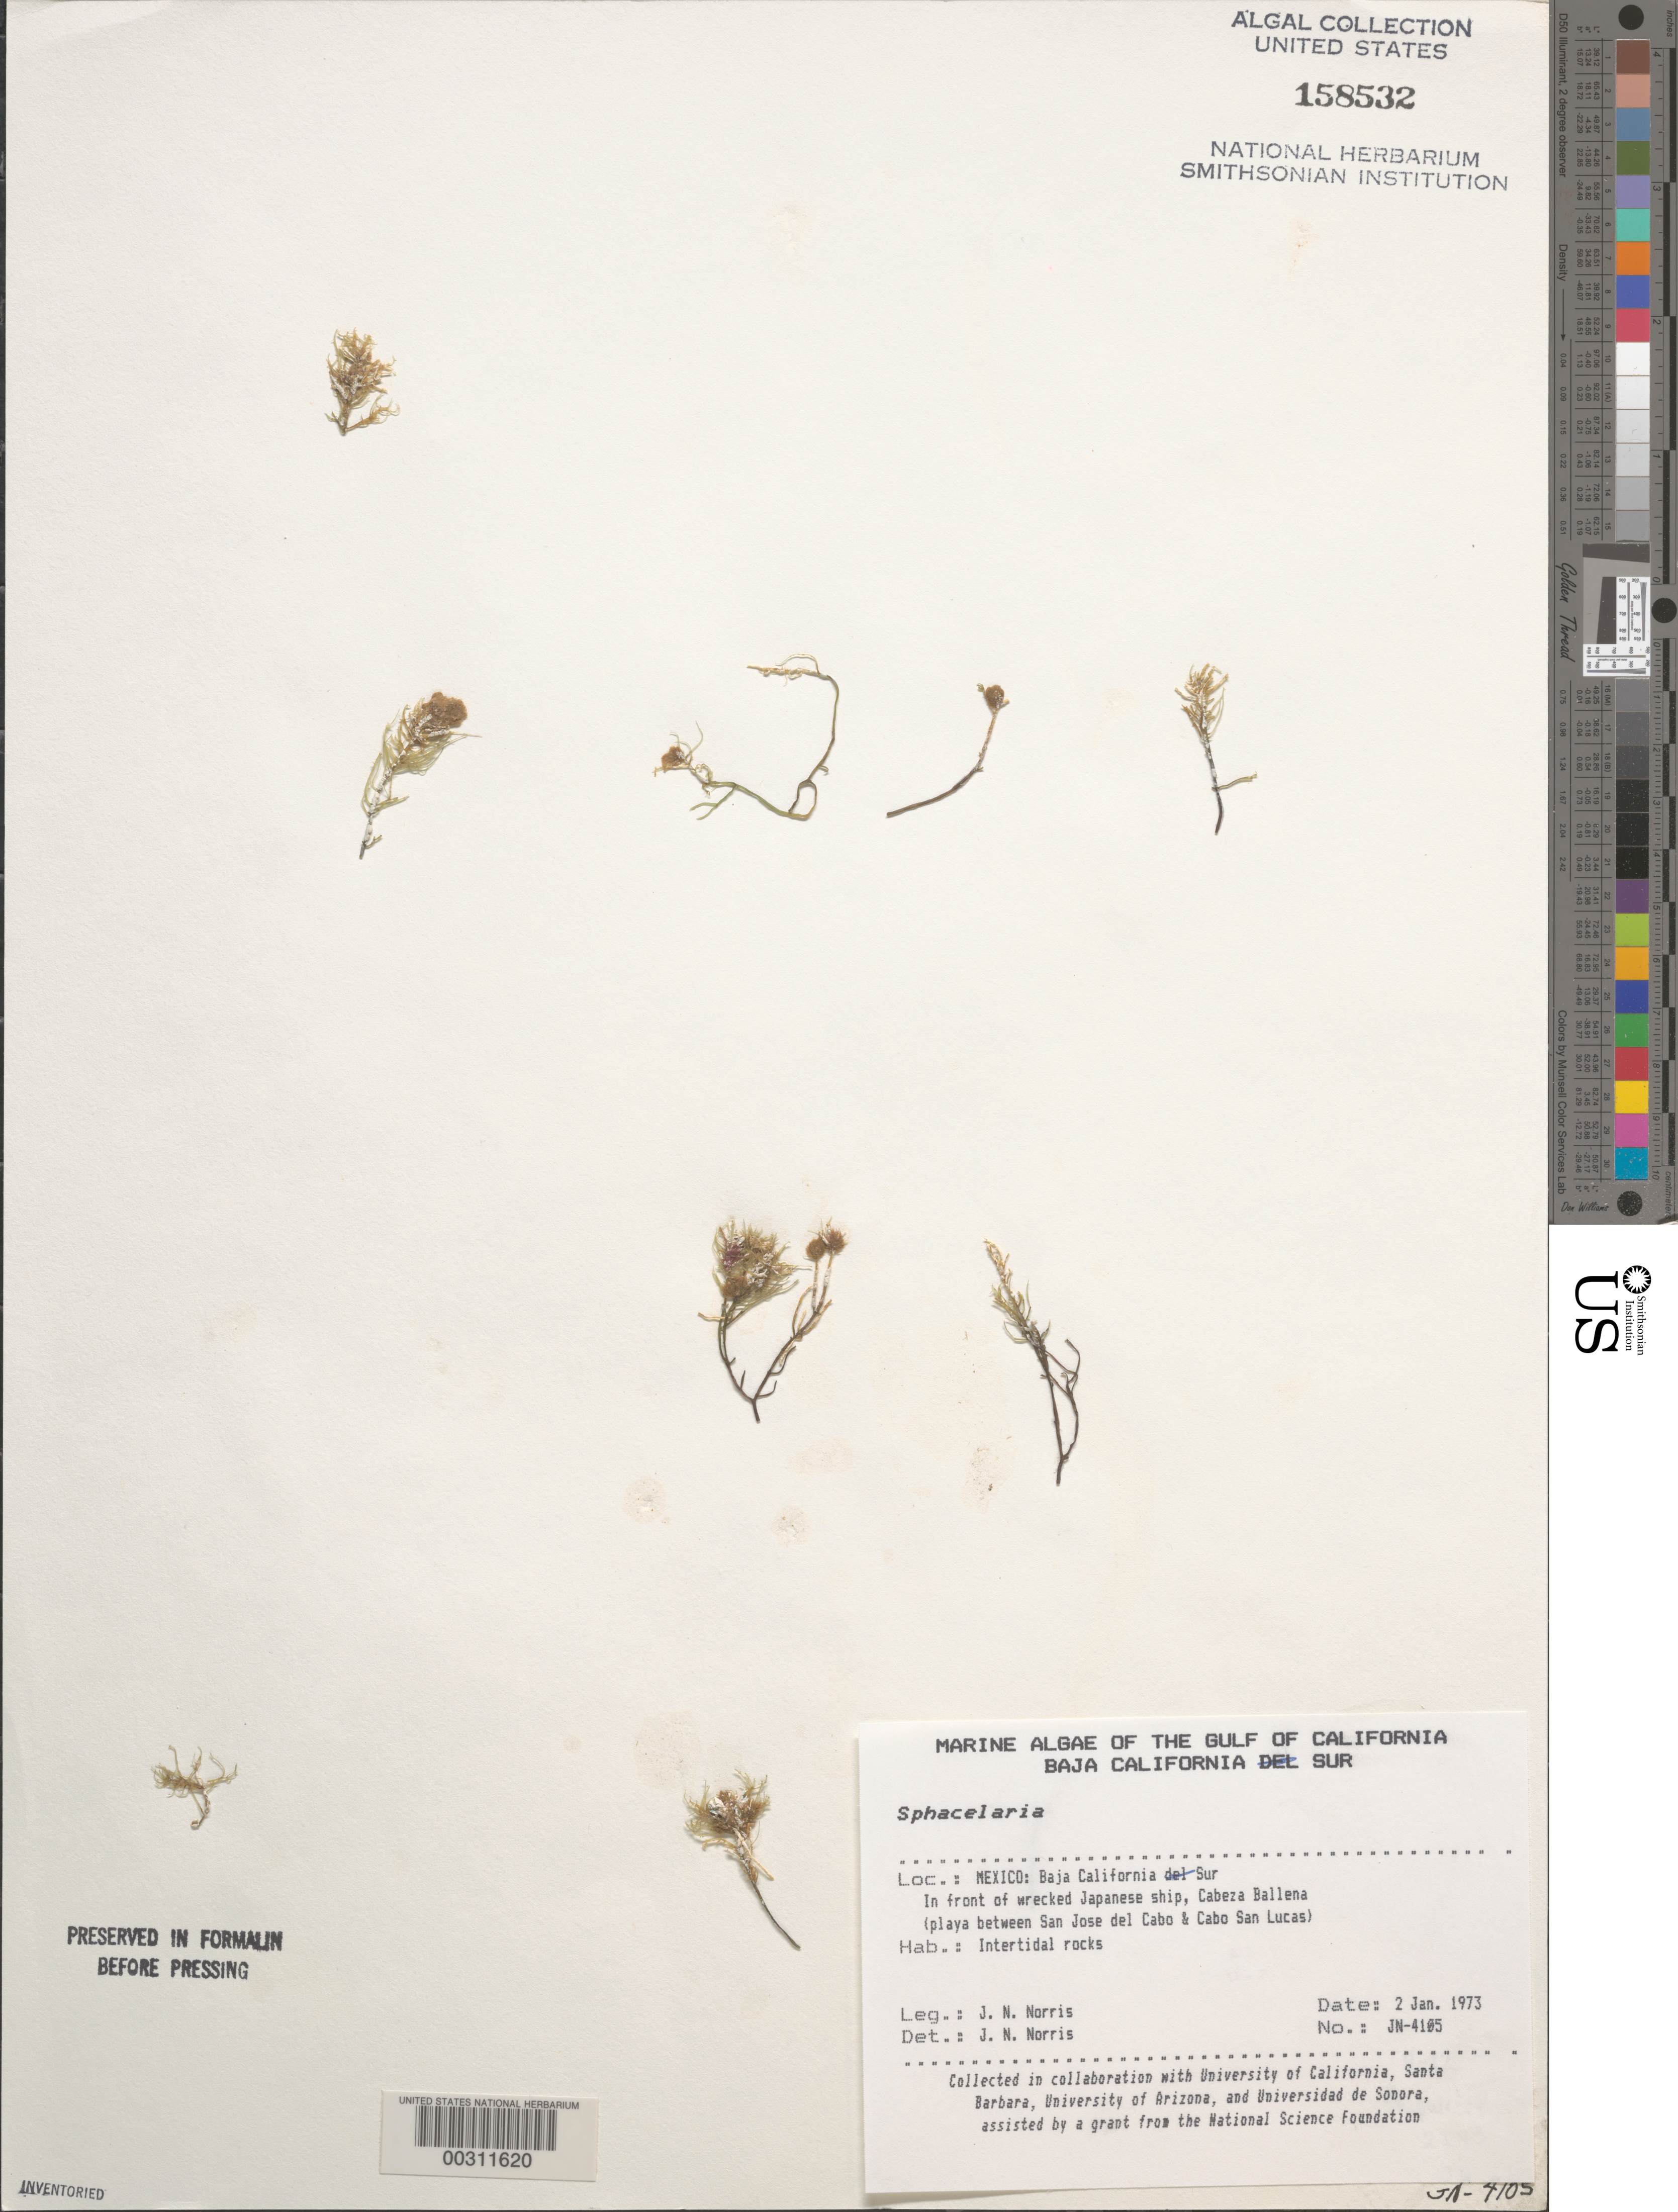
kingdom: Chromista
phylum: Ochrophyta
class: Phaeophyceae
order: Sphacelariales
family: Sphacelariaceae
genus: Sphacelaria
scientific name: Sphacelaria sp.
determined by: Norris, James N.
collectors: J. N. Norris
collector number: JN-4105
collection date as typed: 02 Jan 1973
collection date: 1973-01-02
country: Mexico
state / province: Baja California Sur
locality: Cabeza Ballena between San Jose del Cabo and Cabo San Lucas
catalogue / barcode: US 158532